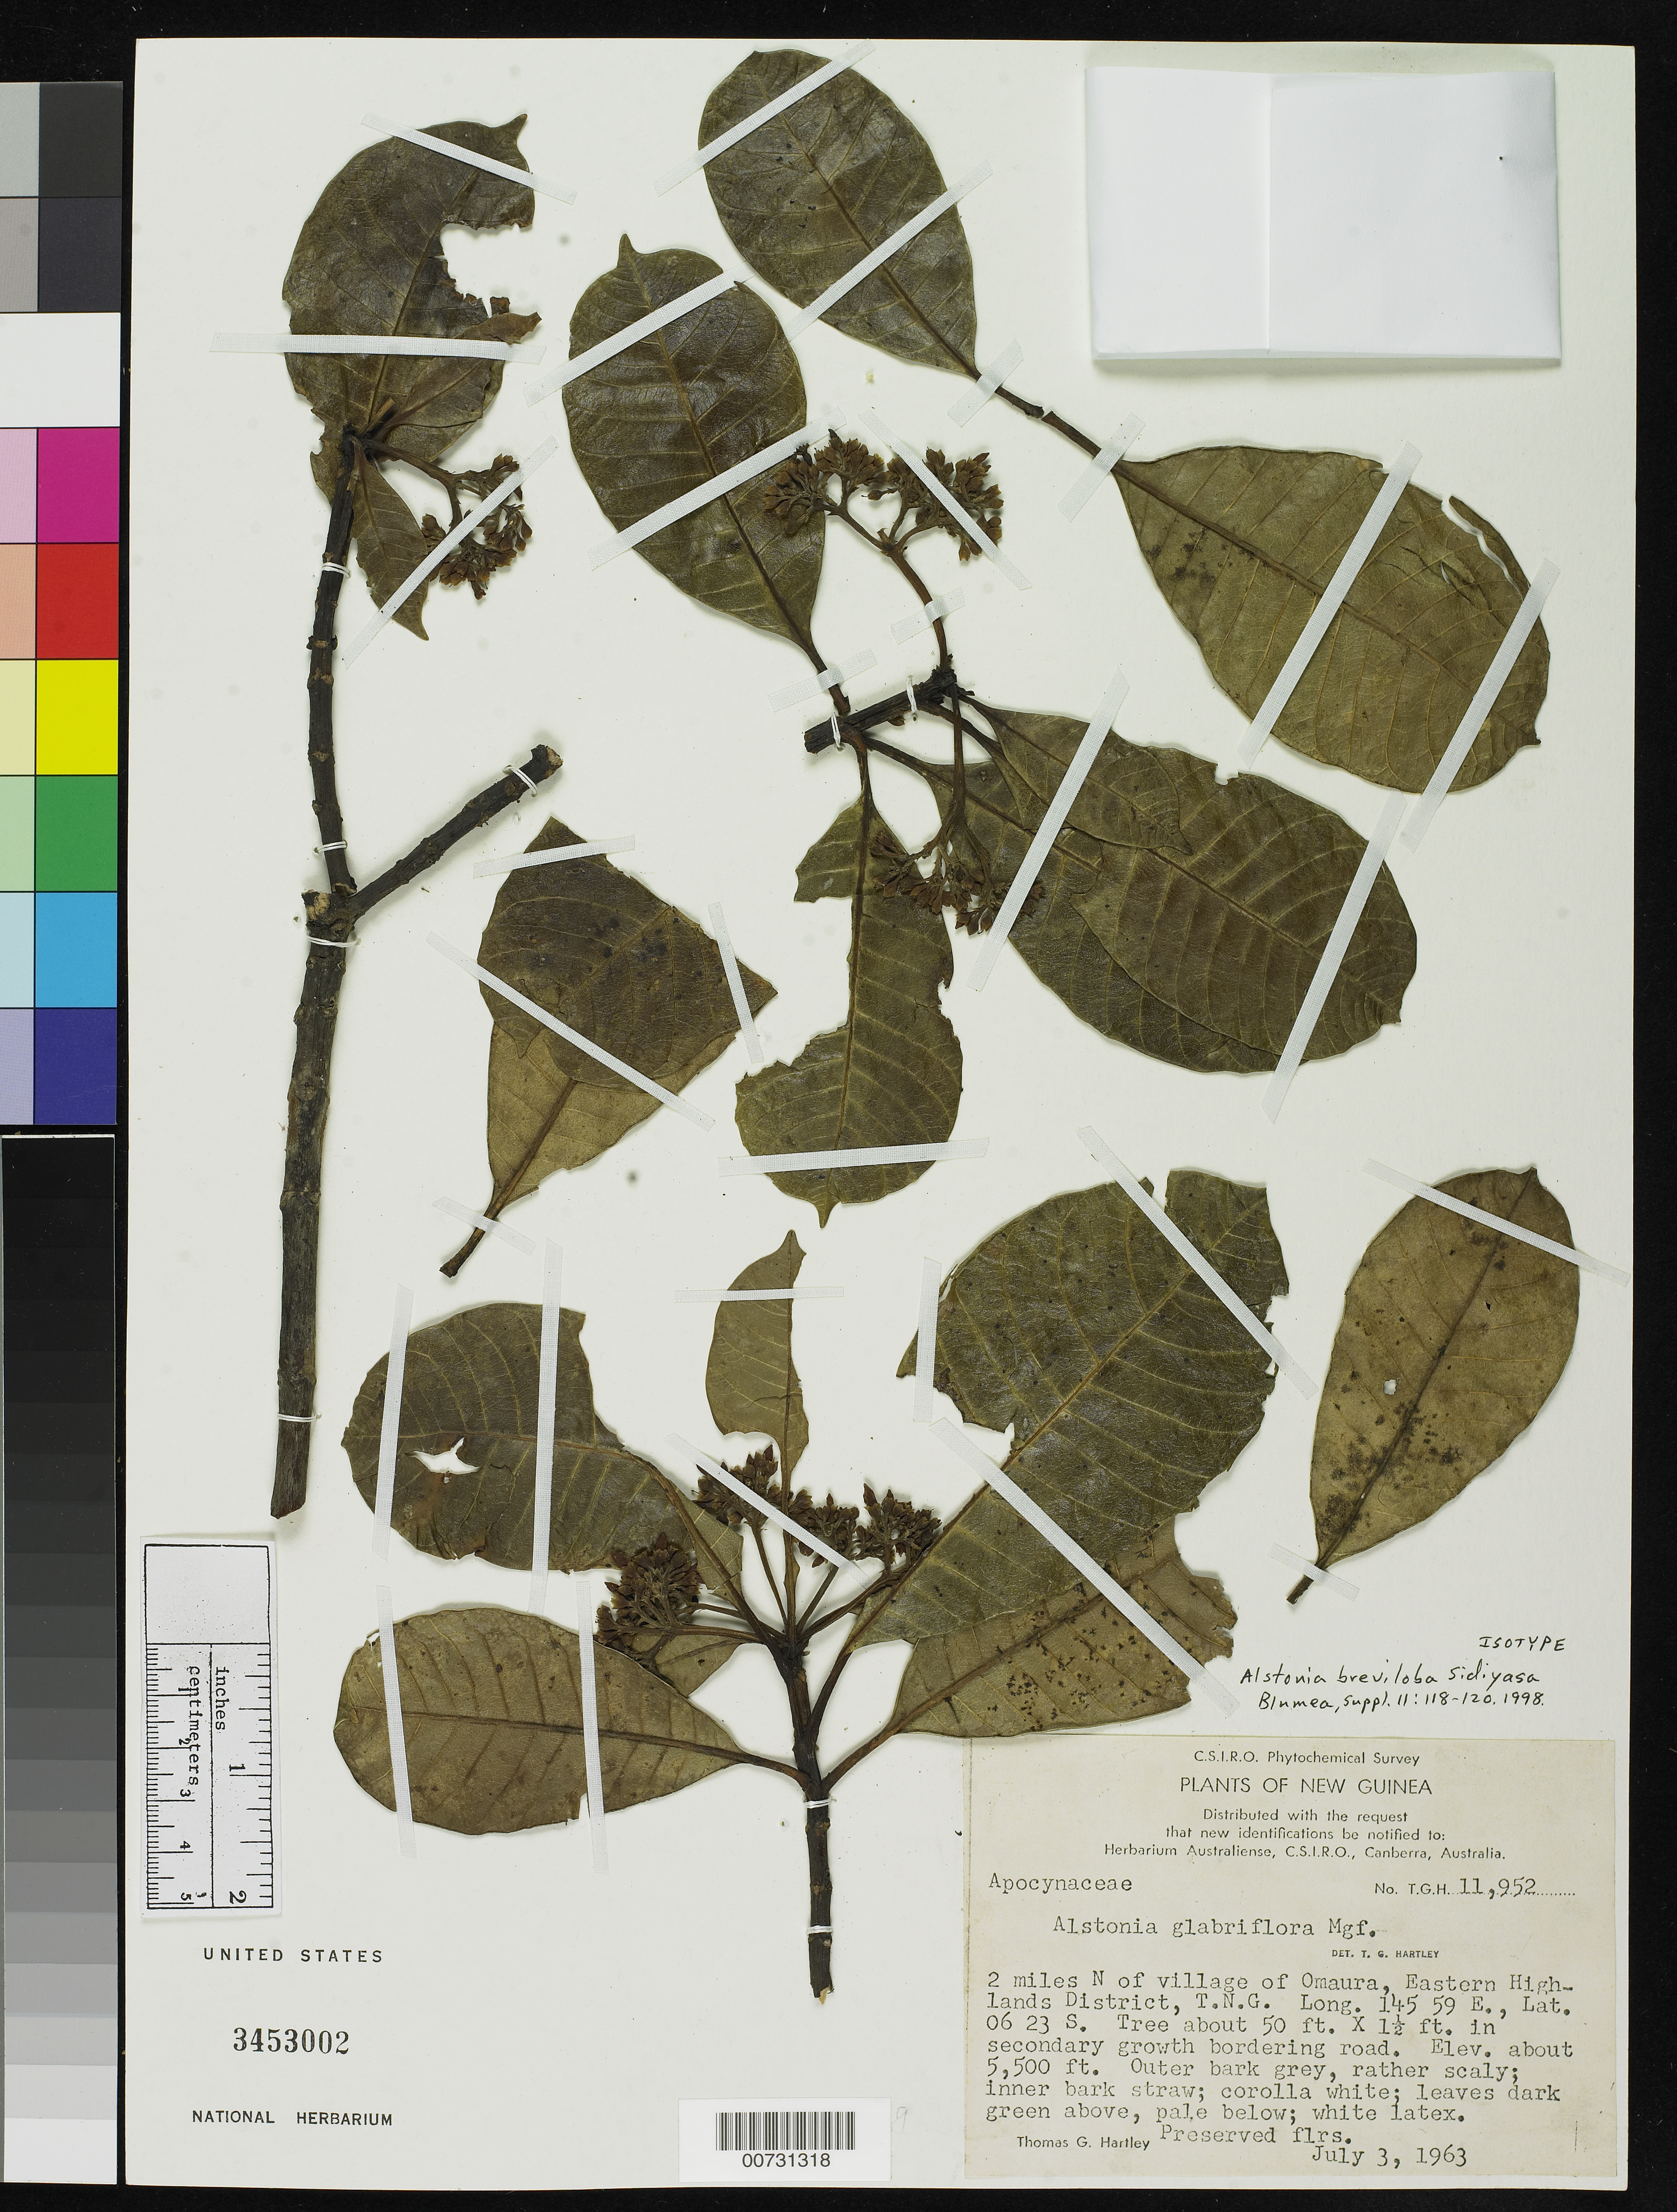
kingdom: Plantae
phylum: Tracheophyta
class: Magnoliopsida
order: Gentianales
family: Apocynaceae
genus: Alstonia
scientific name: Alstonia breviloba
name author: Sidiyasa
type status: Isotype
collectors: T. G. Hartley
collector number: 11952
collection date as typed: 03 Jul 1963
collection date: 1963-07-03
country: Papua New Guinea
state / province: Eastern Highlands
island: New Guinea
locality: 2 miles N of village of Omaura, Eastern Highlands District, T.N.G.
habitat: In secondary growth bordering road.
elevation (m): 1676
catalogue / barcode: US 3453002